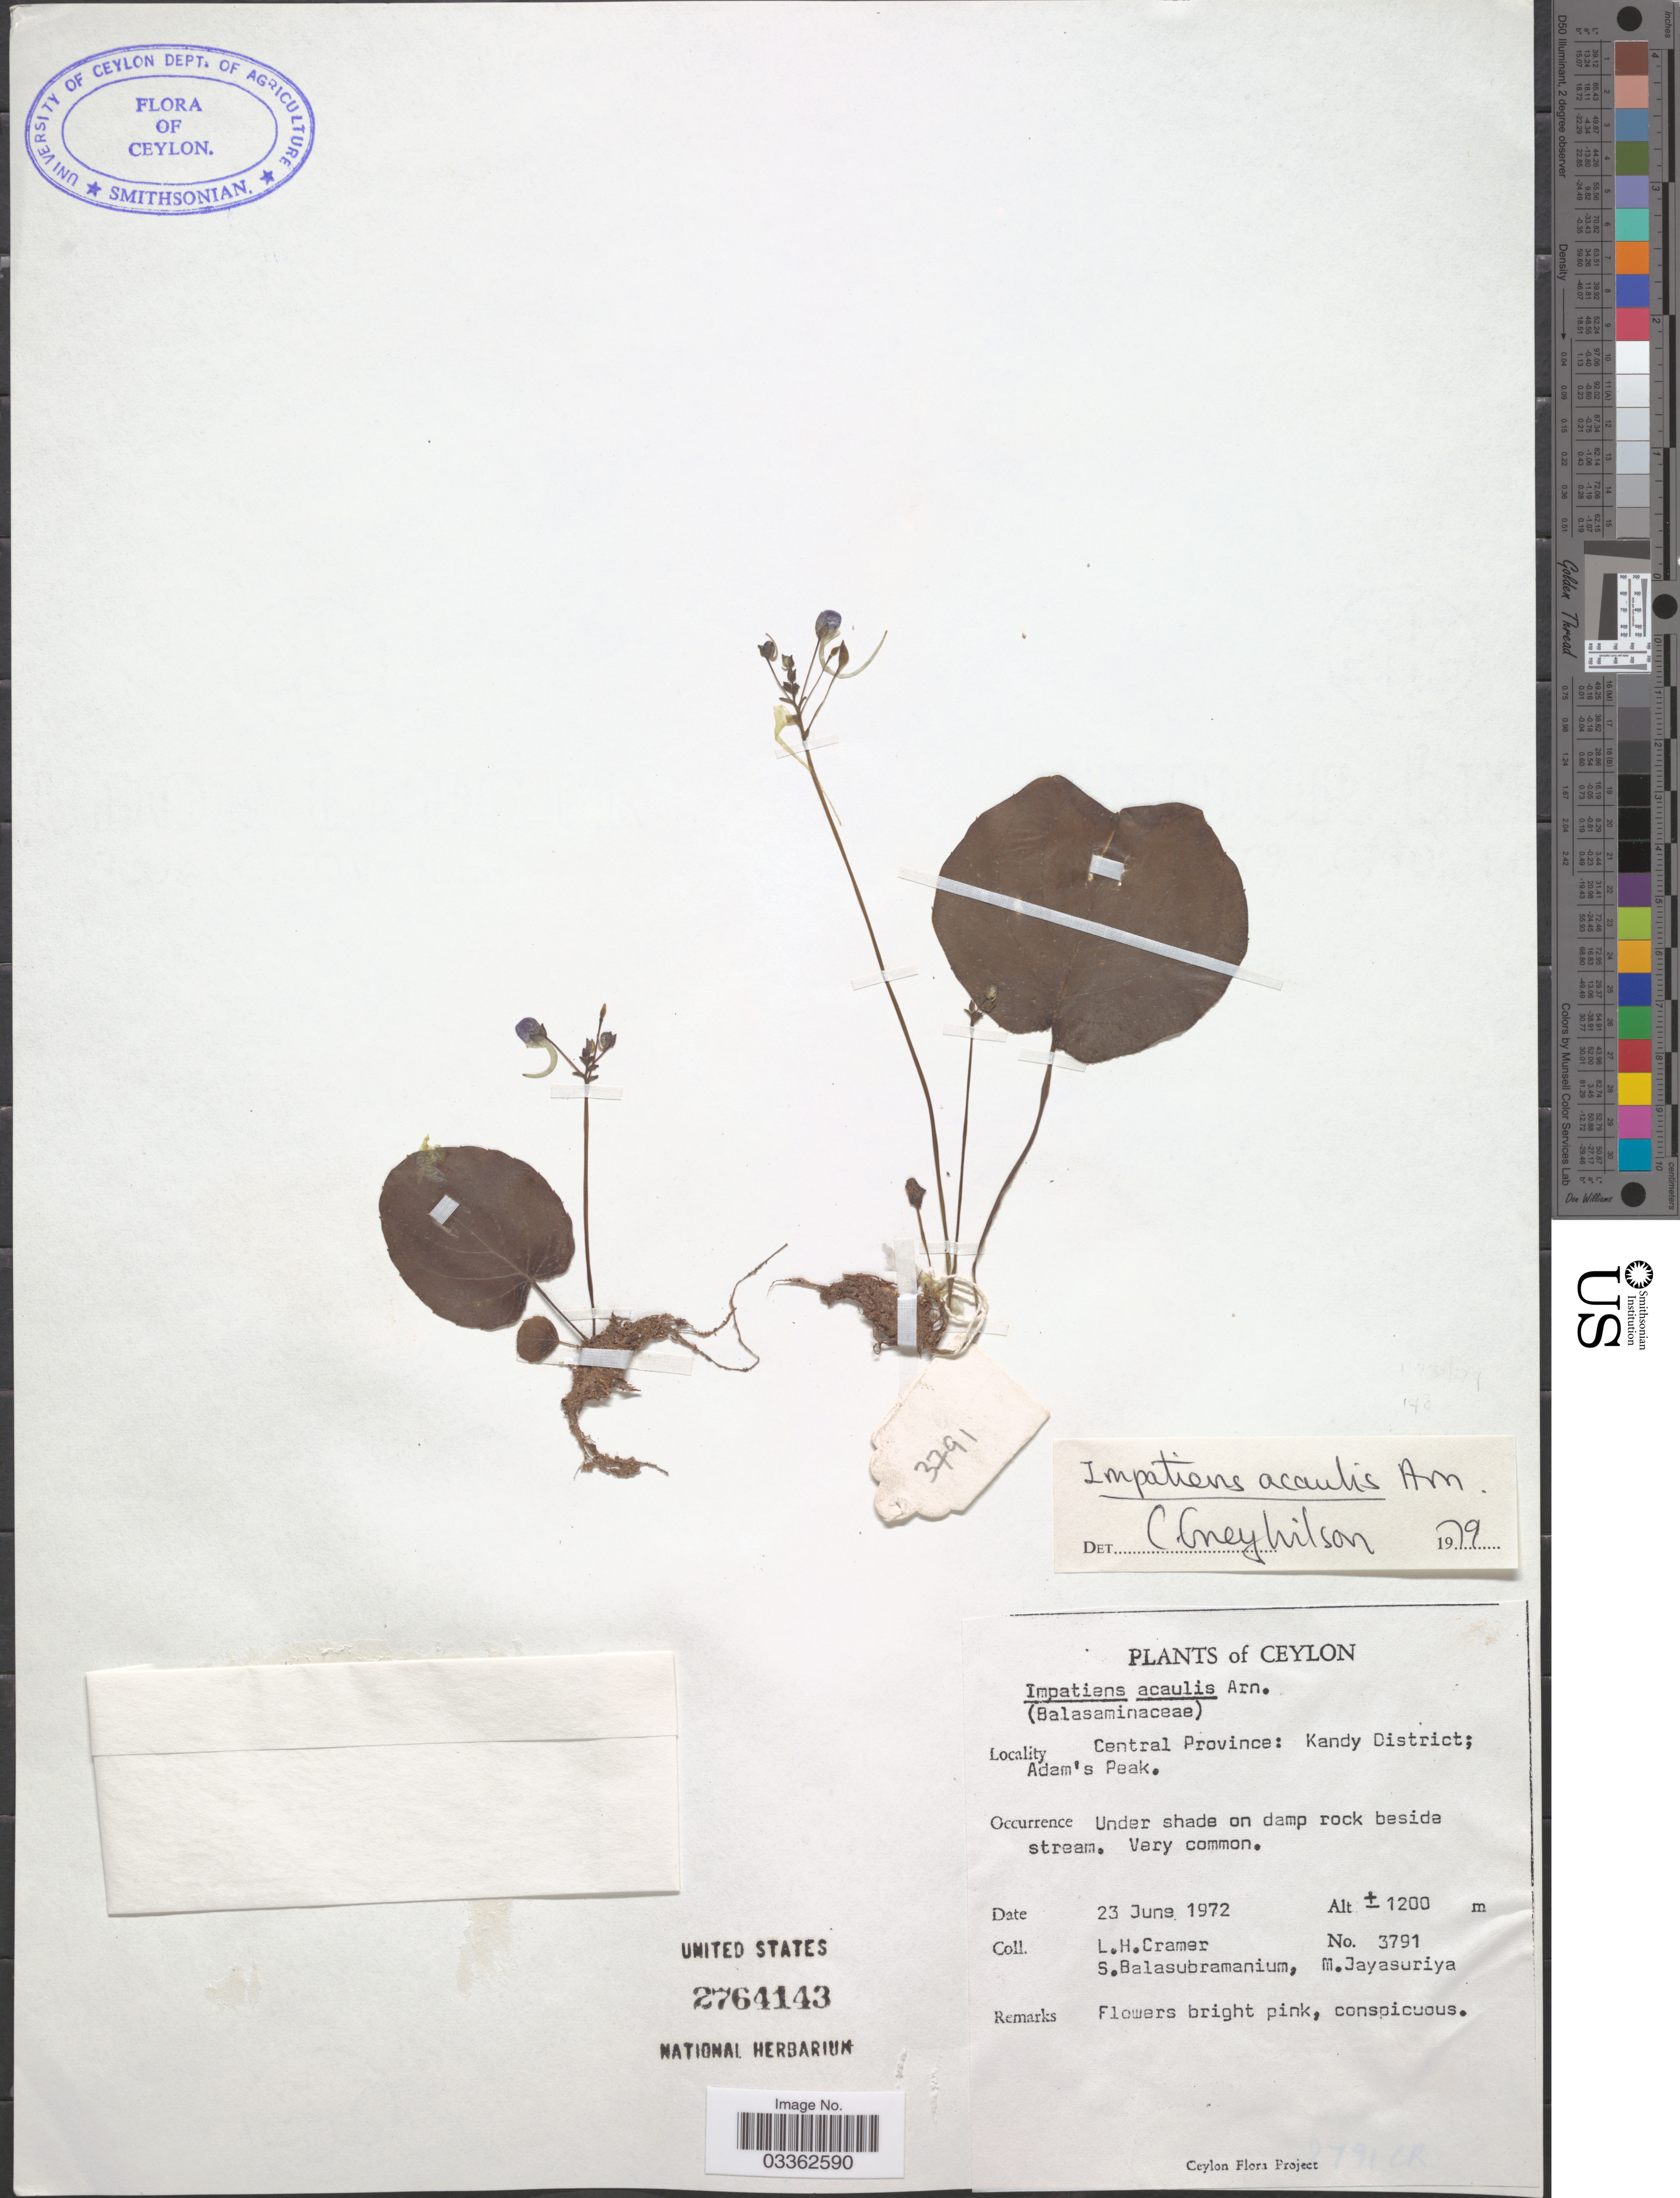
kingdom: Plantae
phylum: Tracheophyta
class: Magnoliopsida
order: Ericales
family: Balsaminaceae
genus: Impatiens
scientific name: Impatiens acaulis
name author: Arn.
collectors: L. H. Cramer, S. Balasubramanium & M. Jayasuriya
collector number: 3791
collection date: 1972-06-23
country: Sri Lanka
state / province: Central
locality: Ceylon. Kandy District; Adam's Peak.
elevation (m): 1200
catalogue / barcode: US 2764143